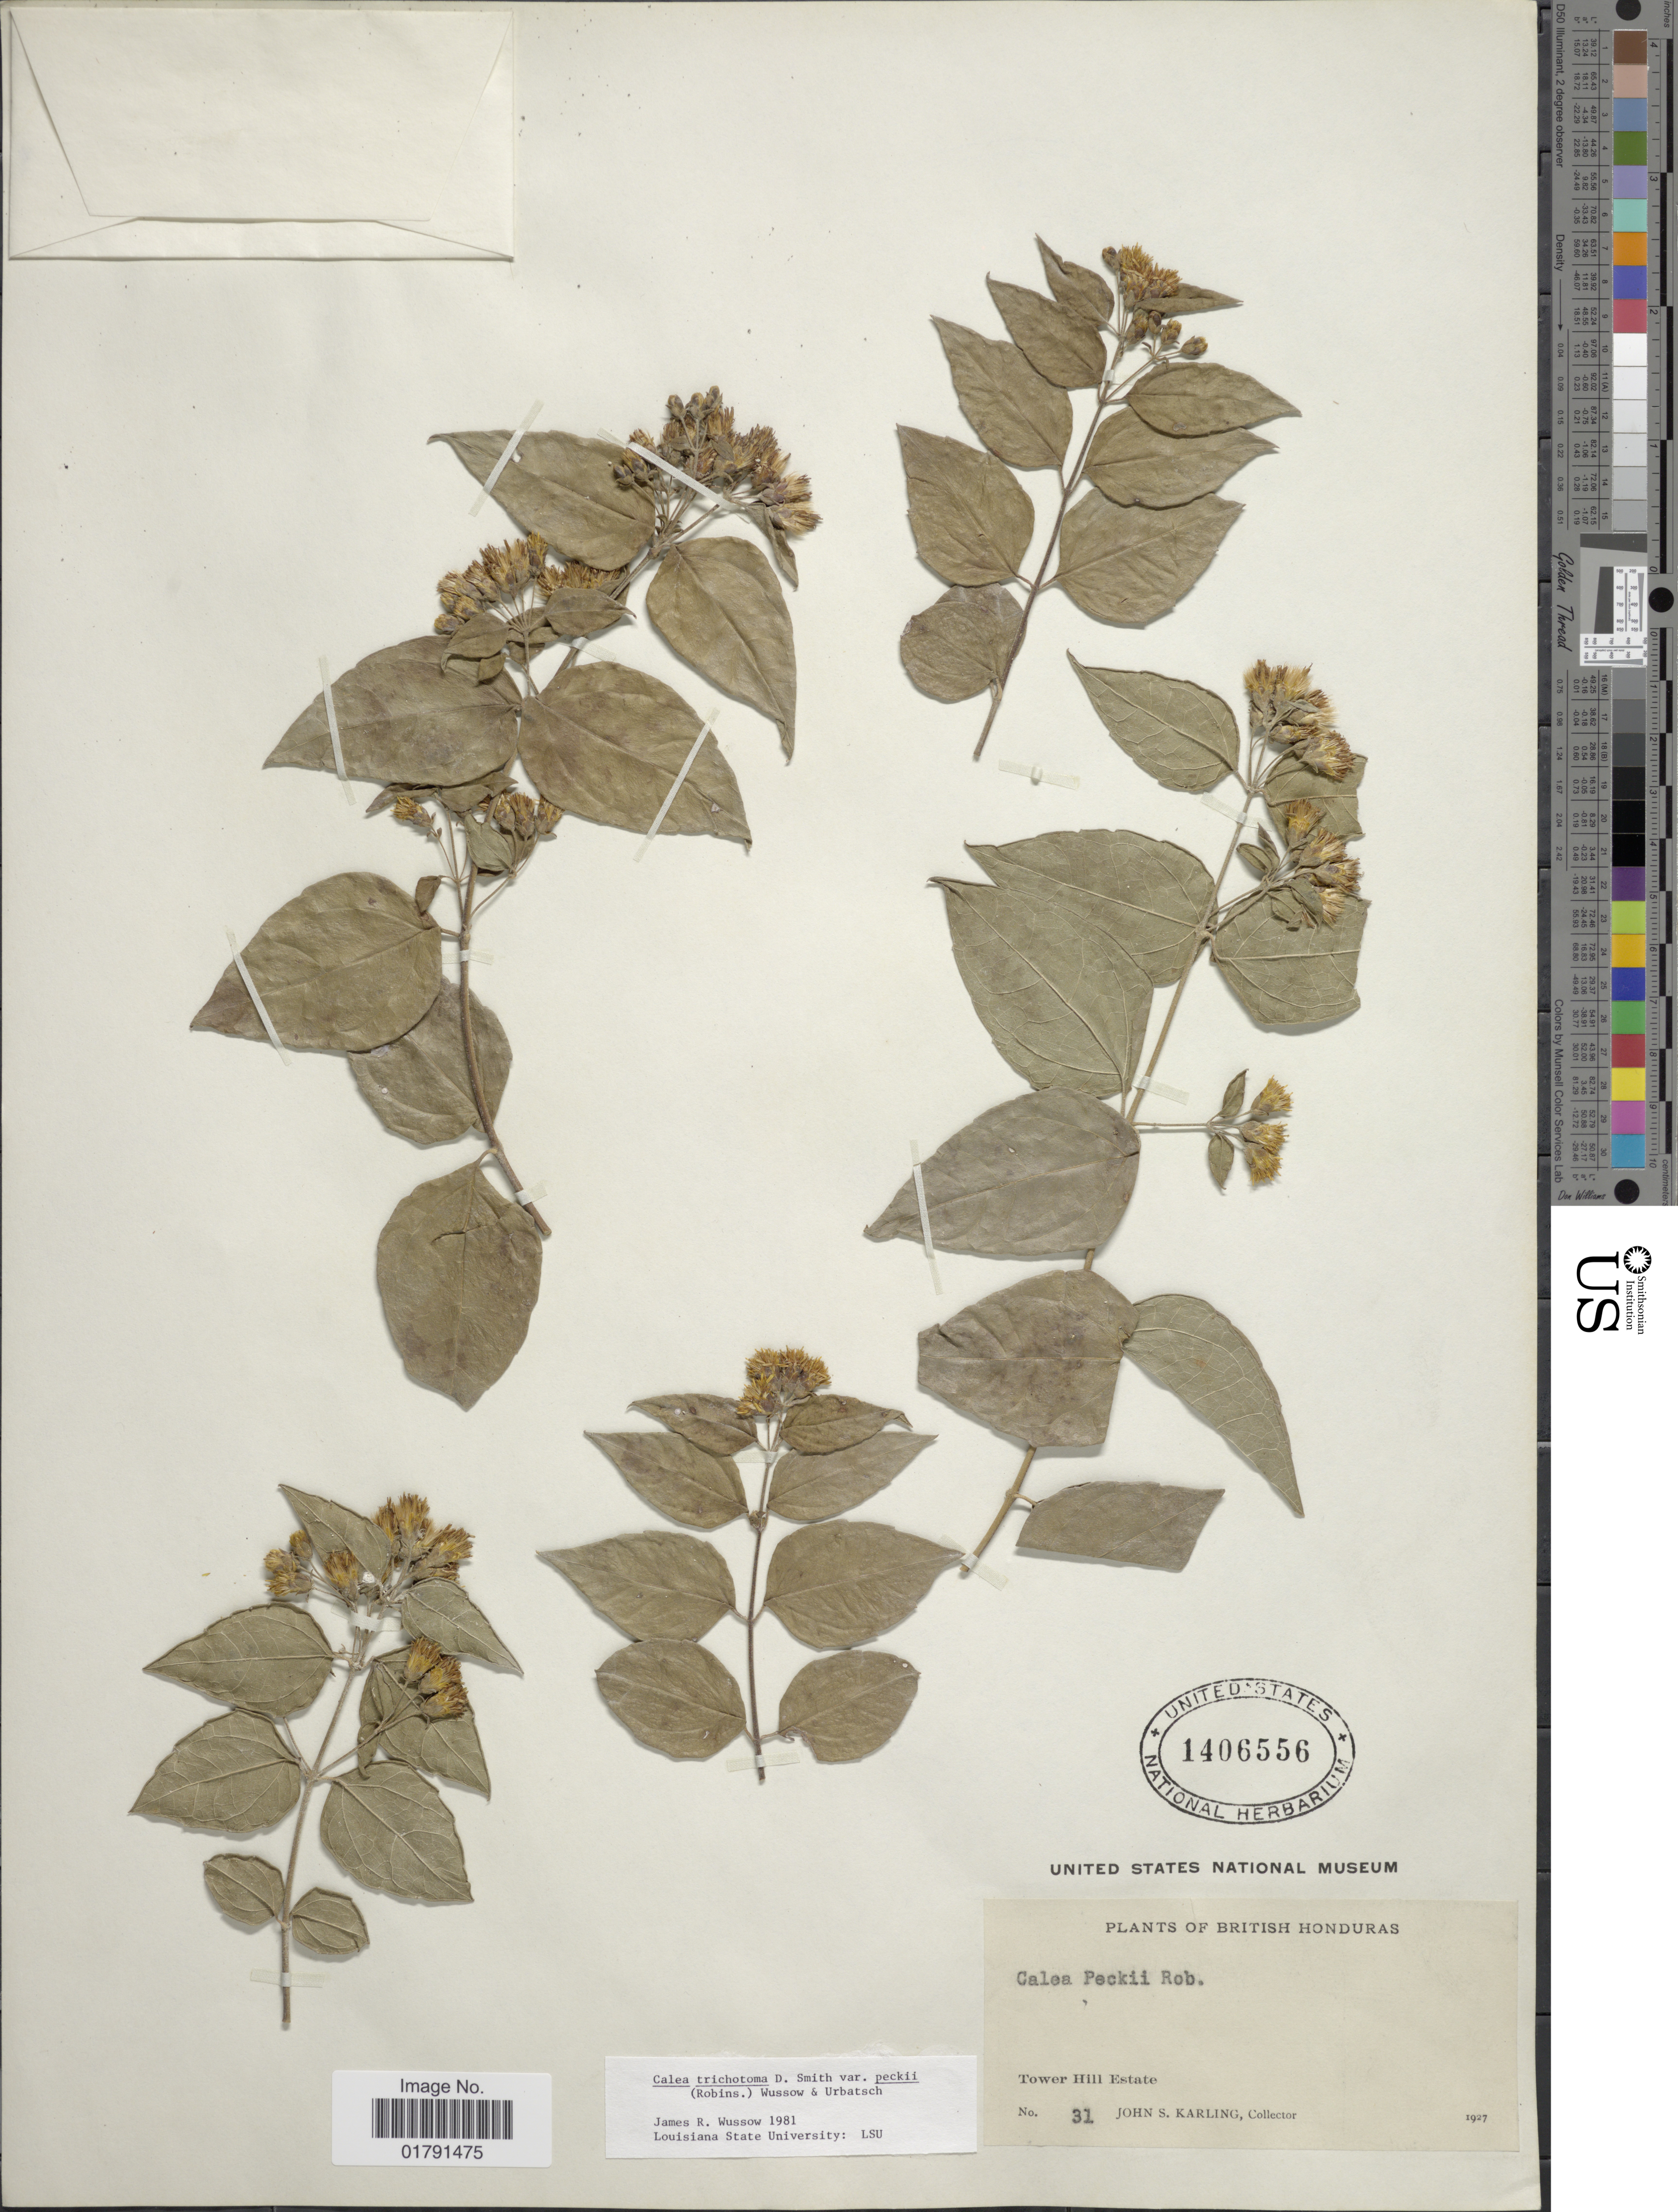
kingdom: Plantae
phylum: Tracheophyta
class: Magnoliopsida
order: Asterales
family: Asteraceae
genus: Calea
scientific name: Calea trichotoma var. peckii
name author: Wussow &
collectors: J. Karling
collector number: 31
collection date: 1927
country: Belize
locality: British Honduras, Tower Hill Estate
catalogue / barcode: US 1406556